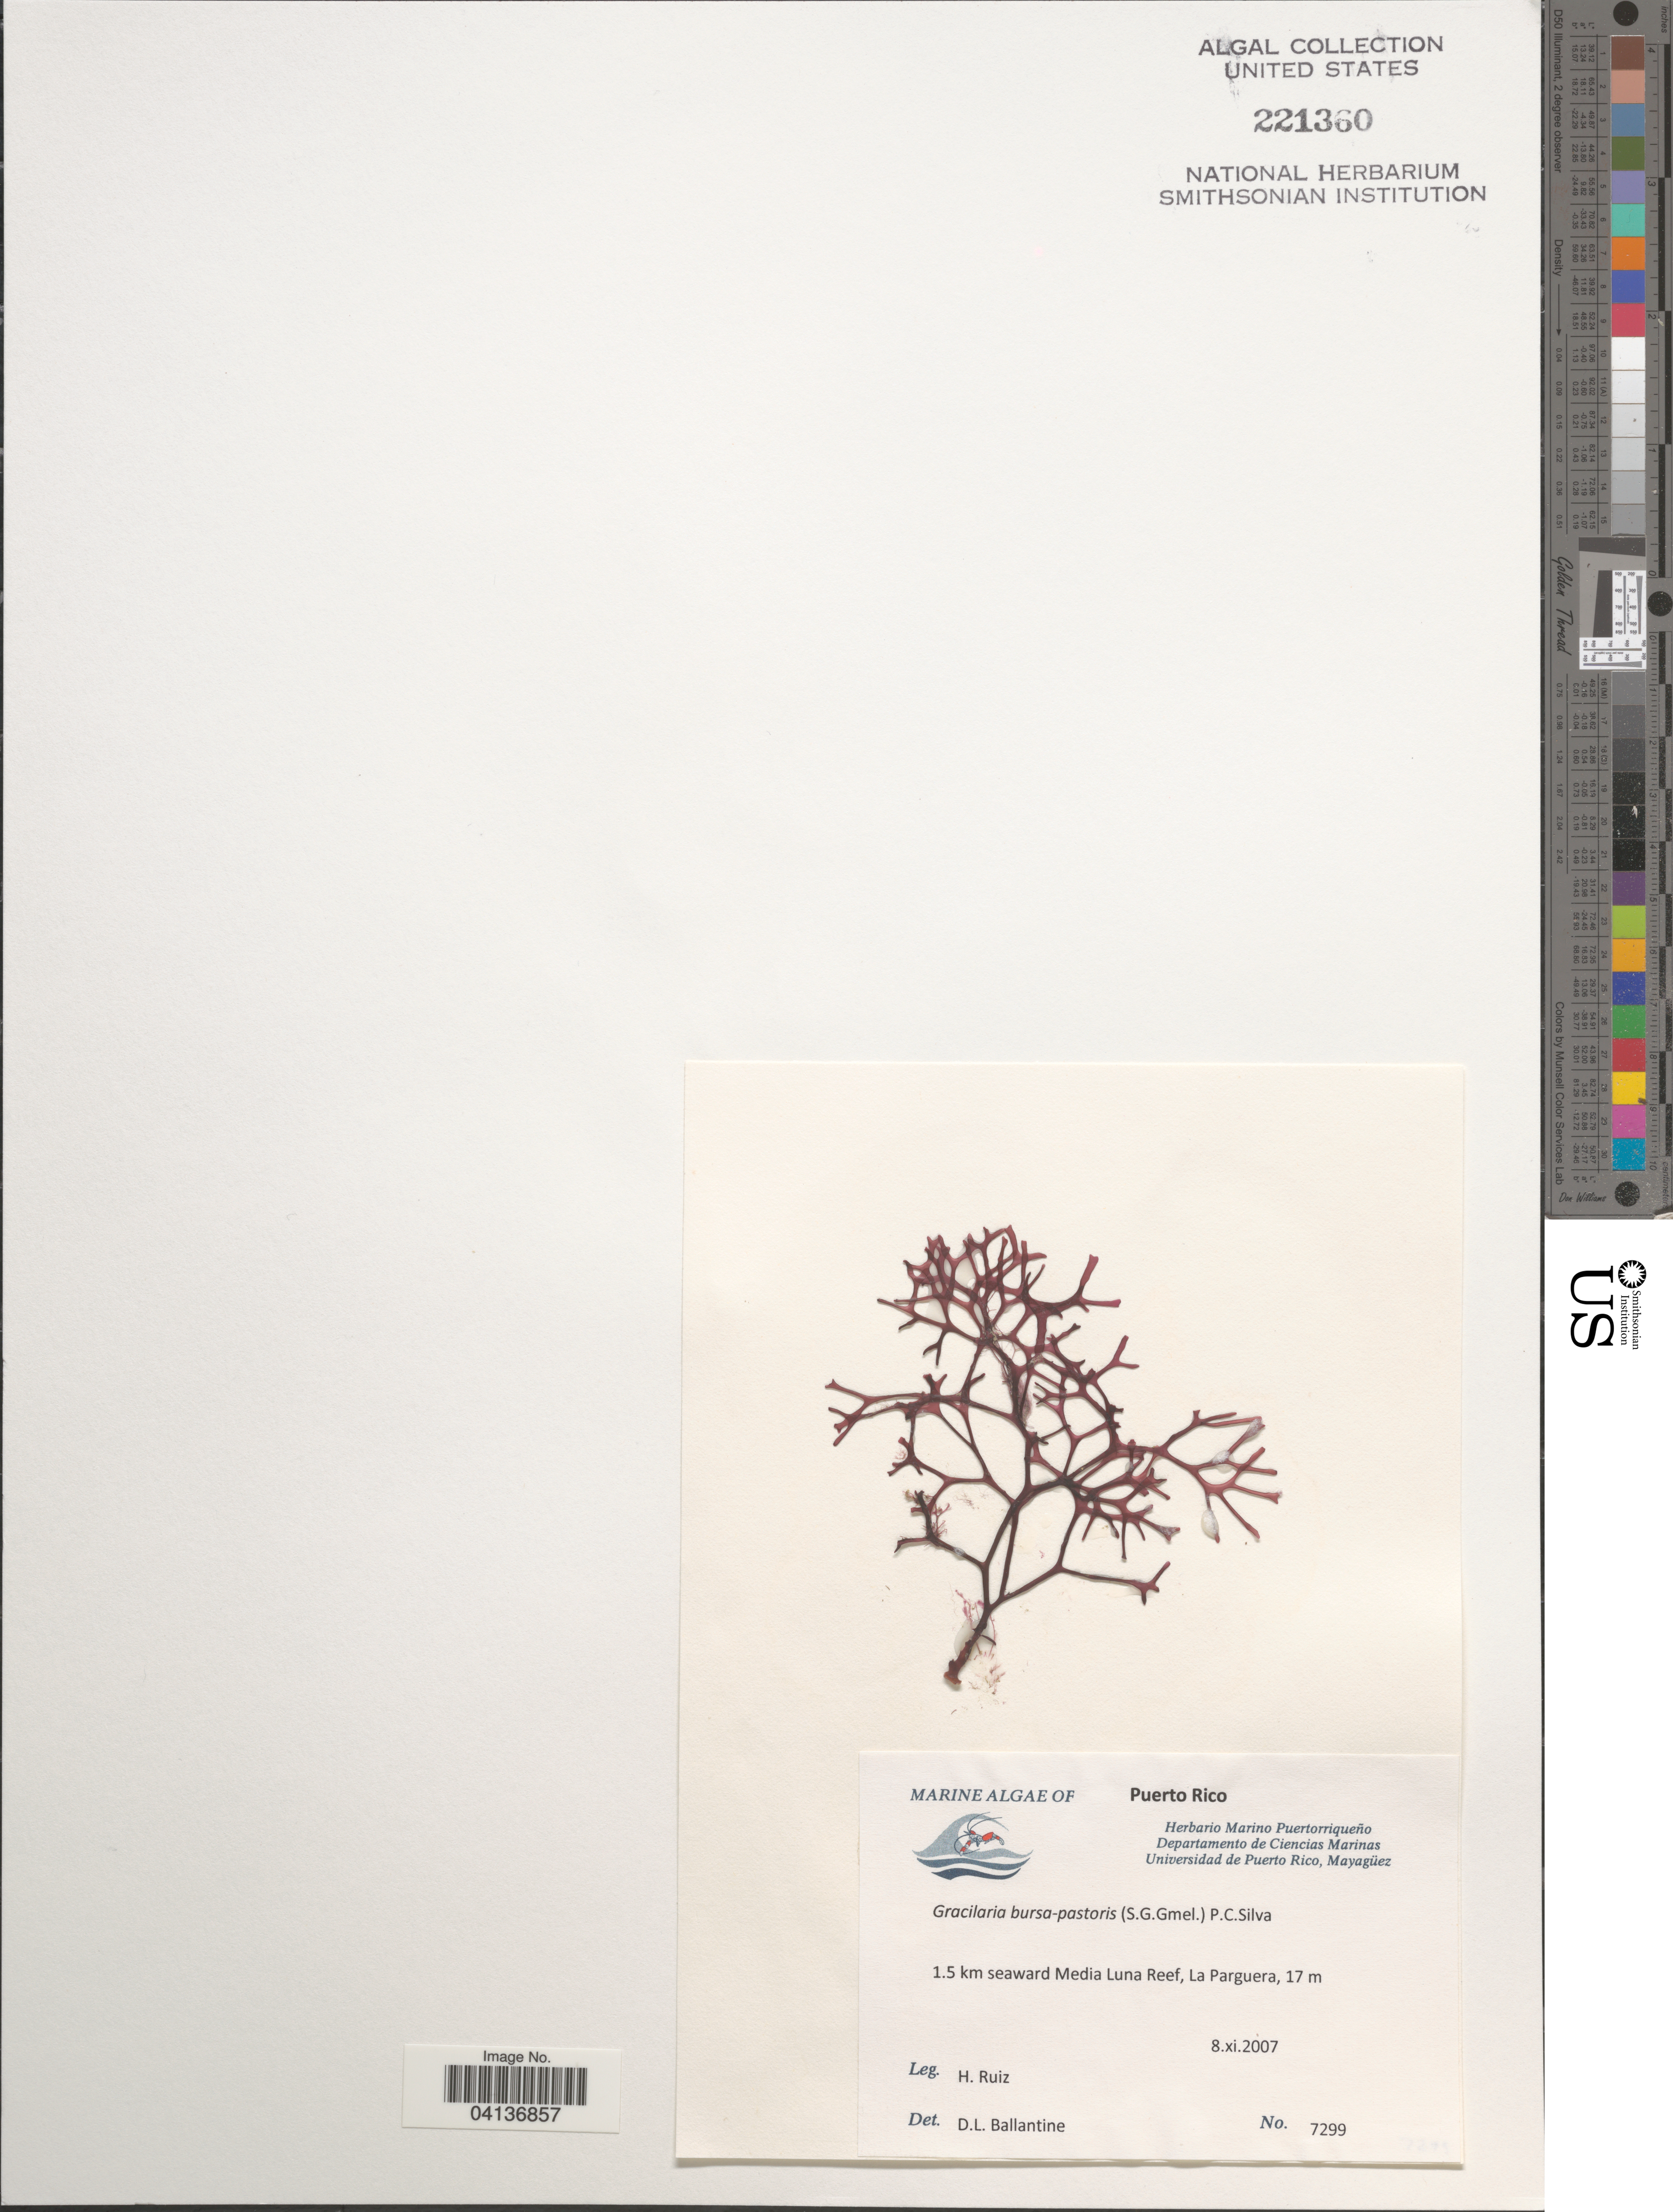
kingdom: Plantae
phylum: Rhodophyta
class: Florideophyceae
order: Gracilariales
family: Gracilariaceae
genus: Gracilaria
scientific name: Gracilaria bursa-pastoris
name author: (S.G. Gmel.) P.C. Silva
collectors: H. Ruiz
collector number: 7299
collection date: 2007-11-08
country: Puerto Rico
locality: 1.5 km seaward Media Luna Reef, La Parguera.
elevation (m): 17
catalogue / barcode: US 221360